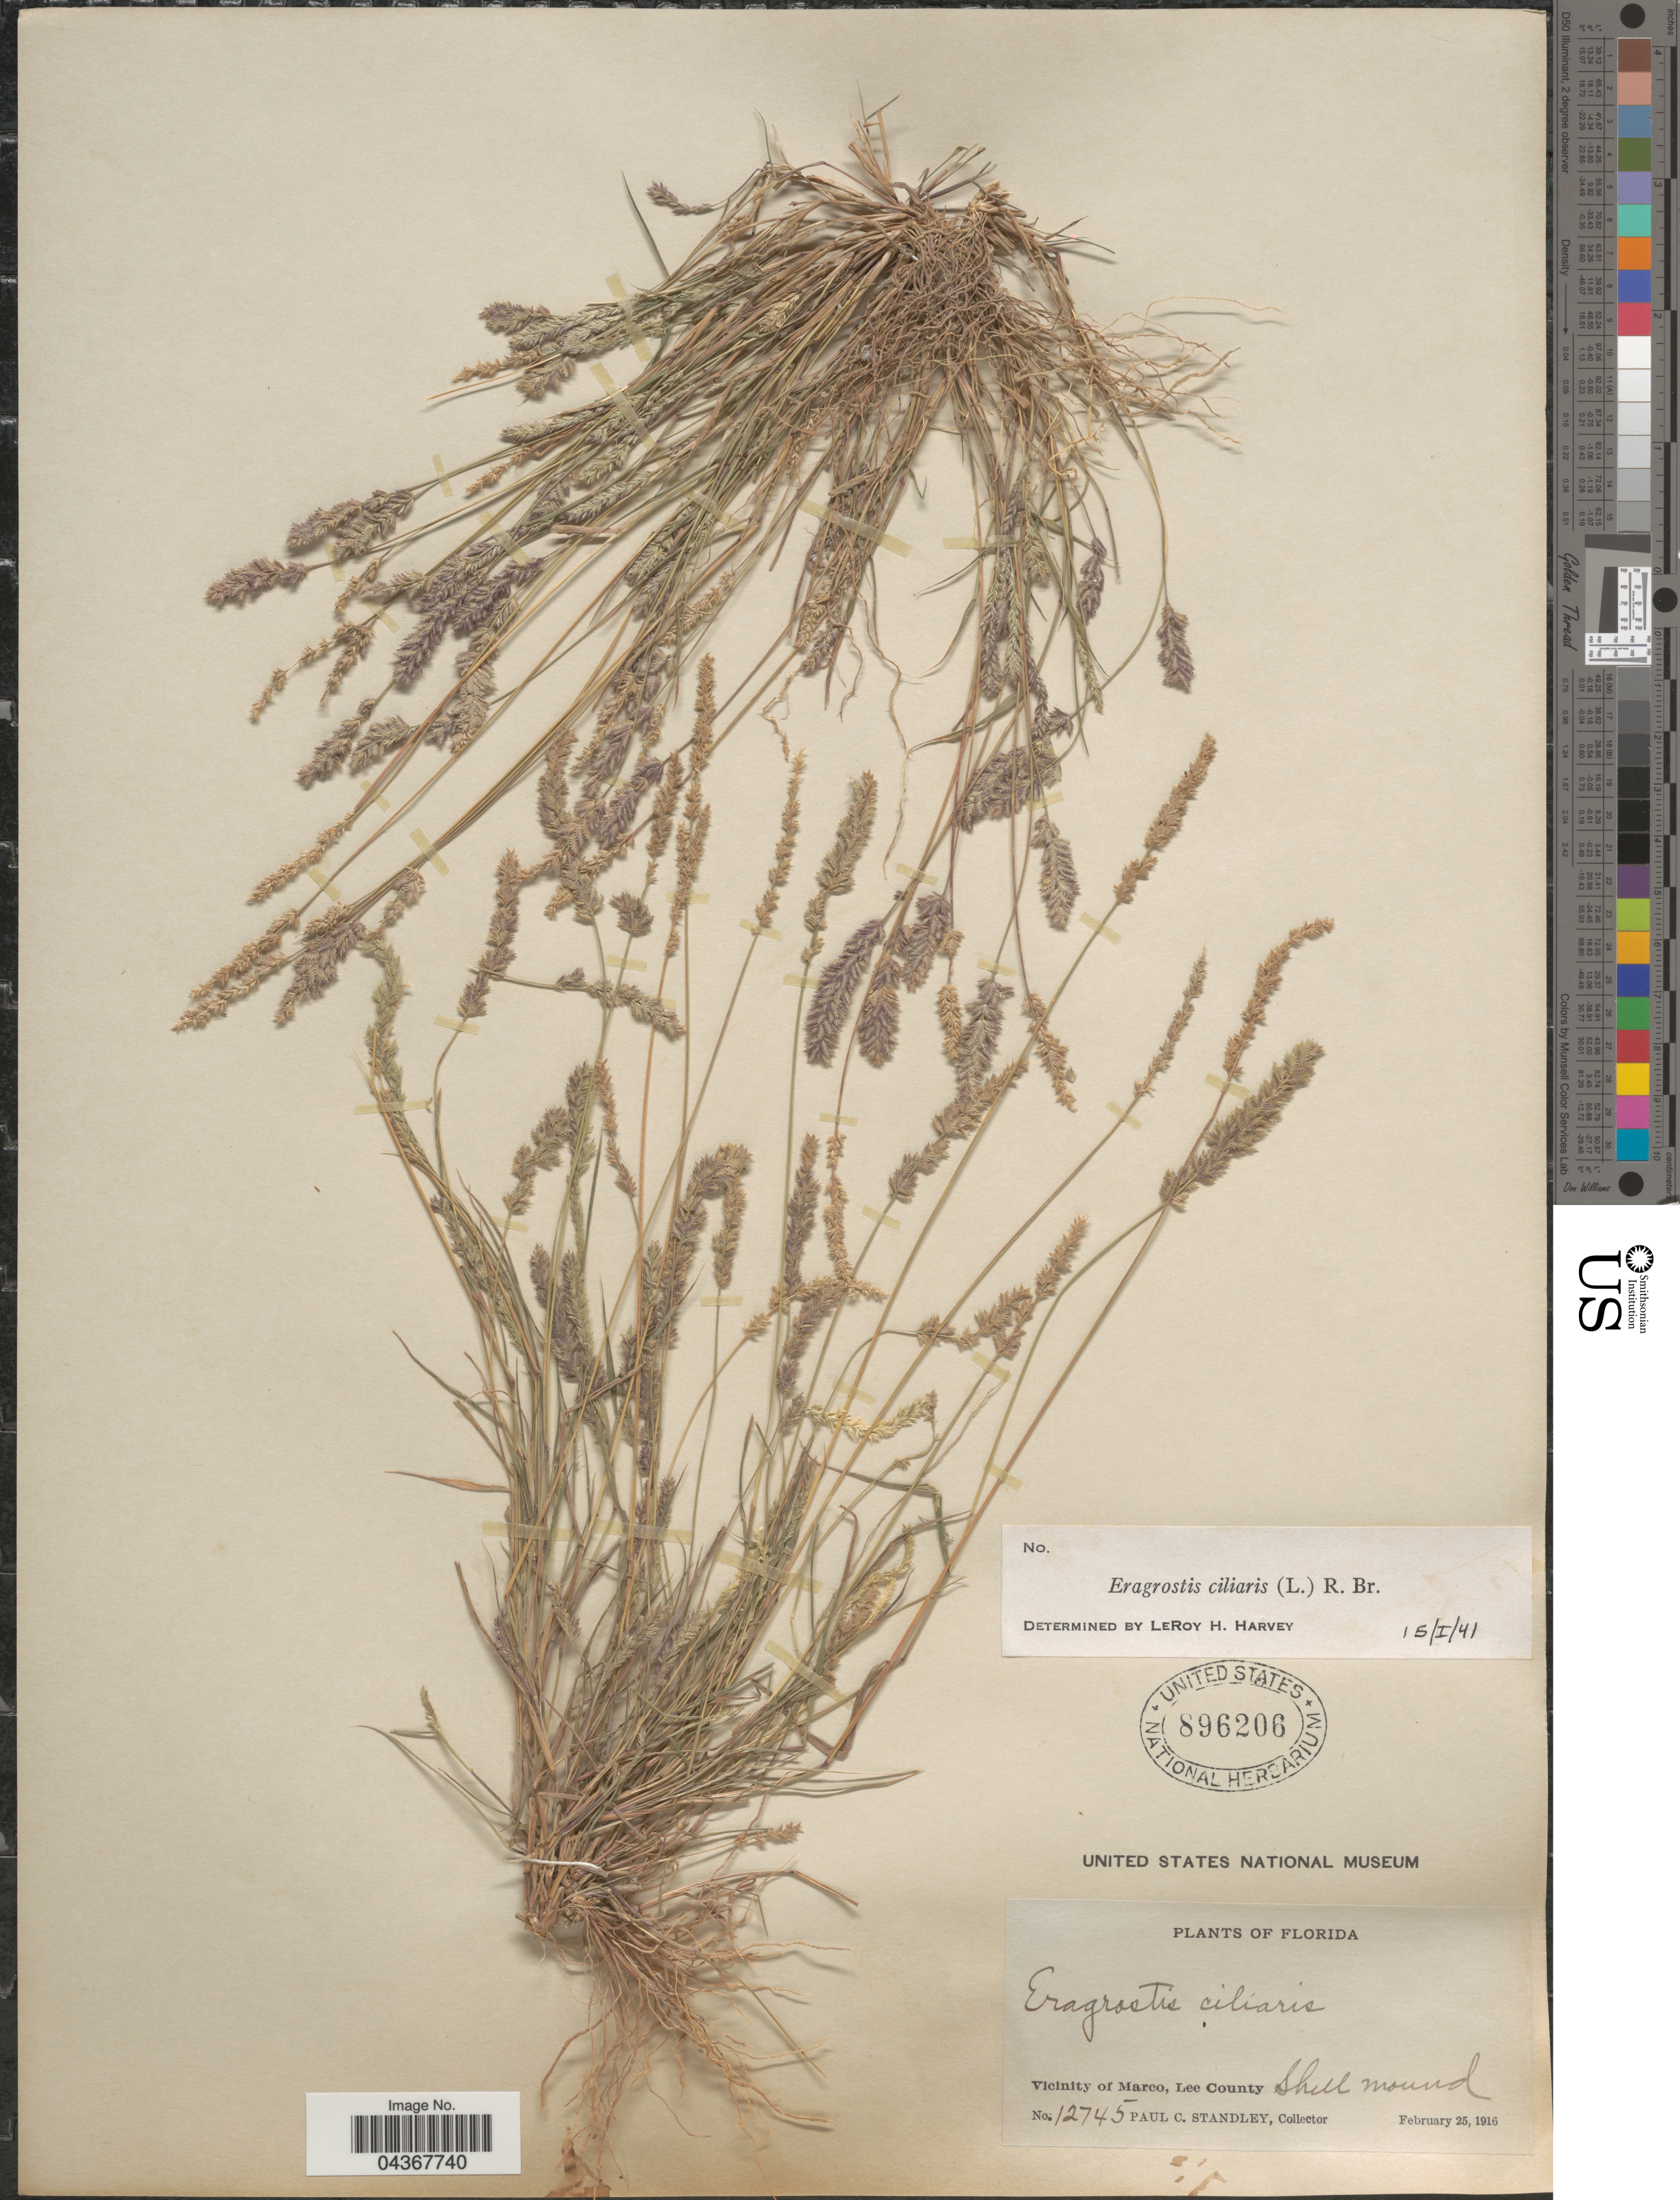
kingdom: Plantae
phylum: Tracheophyta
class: Liliopsida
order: Poales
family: Poaceae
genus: Eragrostis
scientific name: Eragrostis ciliaris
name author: (L.) R. Br.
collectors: P. C. Standley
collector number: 12745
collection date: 1916-02-25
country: United States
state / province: Florida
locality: Vicinity of Marco, Lee County.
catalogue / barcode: US 896206